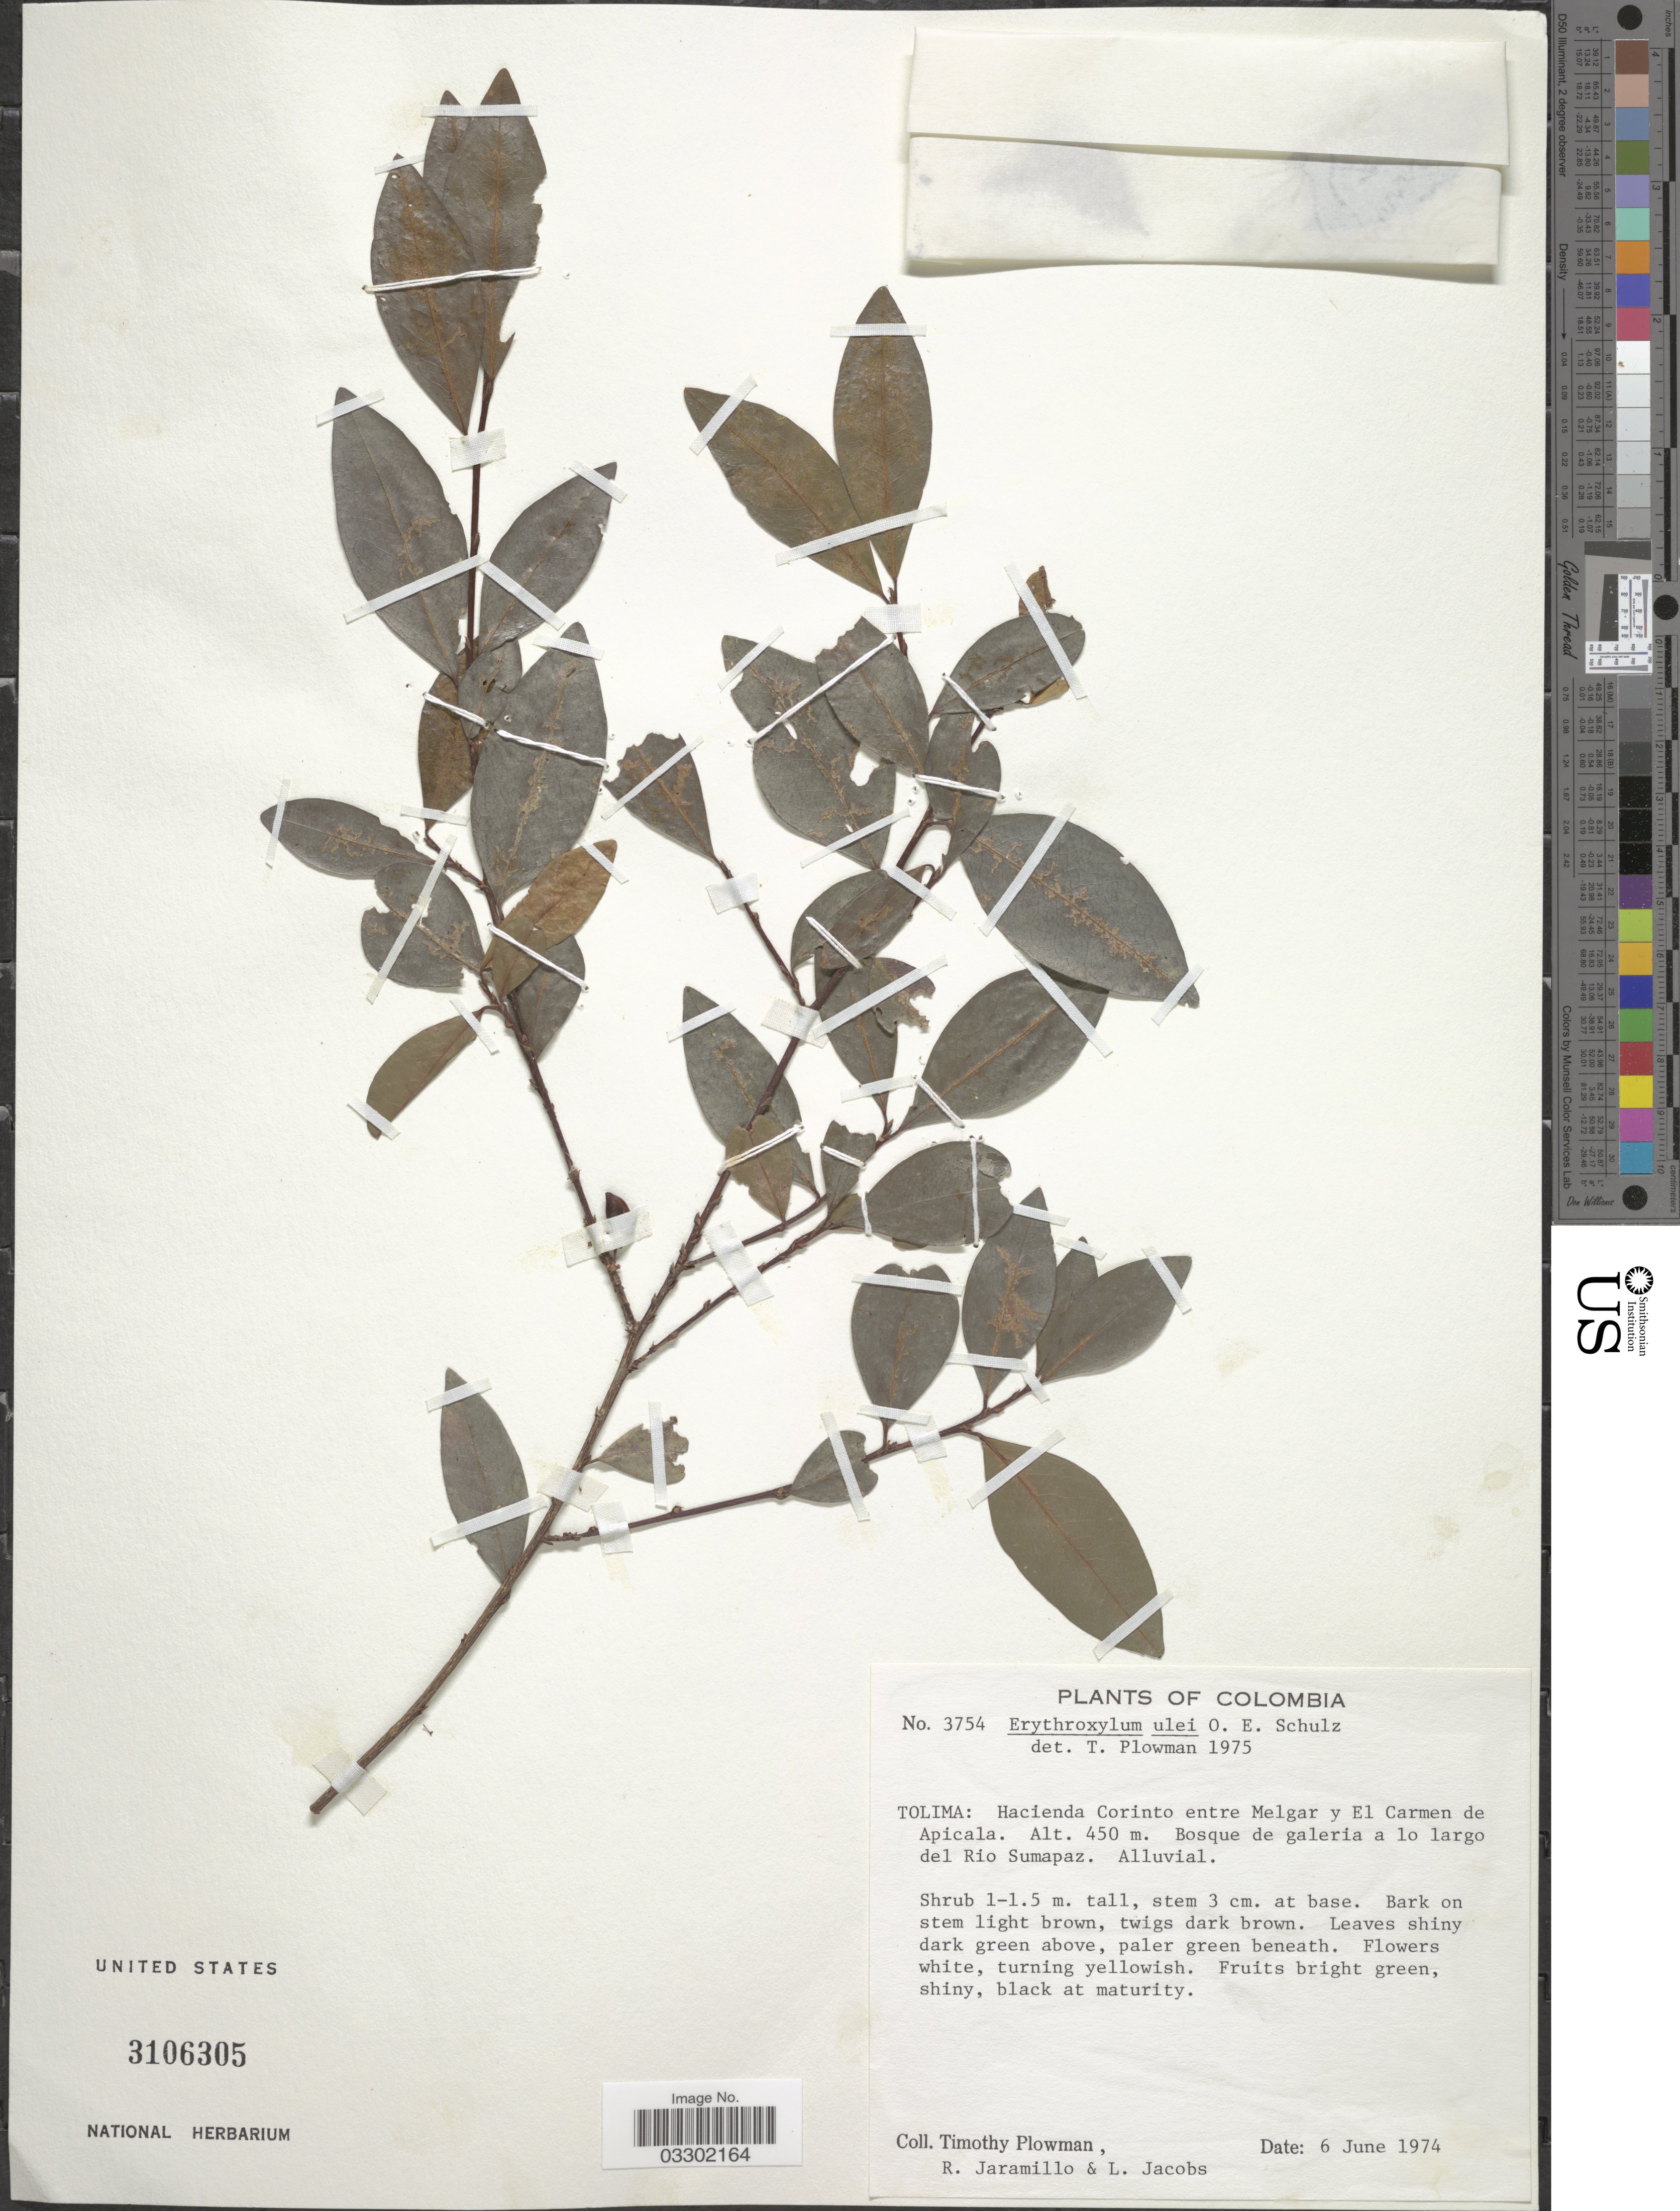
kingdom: Plantae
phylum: Tracheophyta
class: Magnoliopsida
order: Malpighiales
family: Erythroxylaceae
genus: Erythroxylum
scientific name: Erythroxylum ulei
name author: O.E. Schulz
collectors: T. Plowman, R. Jaramillo & L. Jacobs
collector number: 3754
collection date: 1974-06-06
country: Colombia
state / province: Tolima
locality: Hacienda Corinto entre Melgar y El Carmen de Apicala. Bosque de galeria a lo largo del Rio Sumapaz.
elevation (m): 450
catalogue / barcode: US 3106305